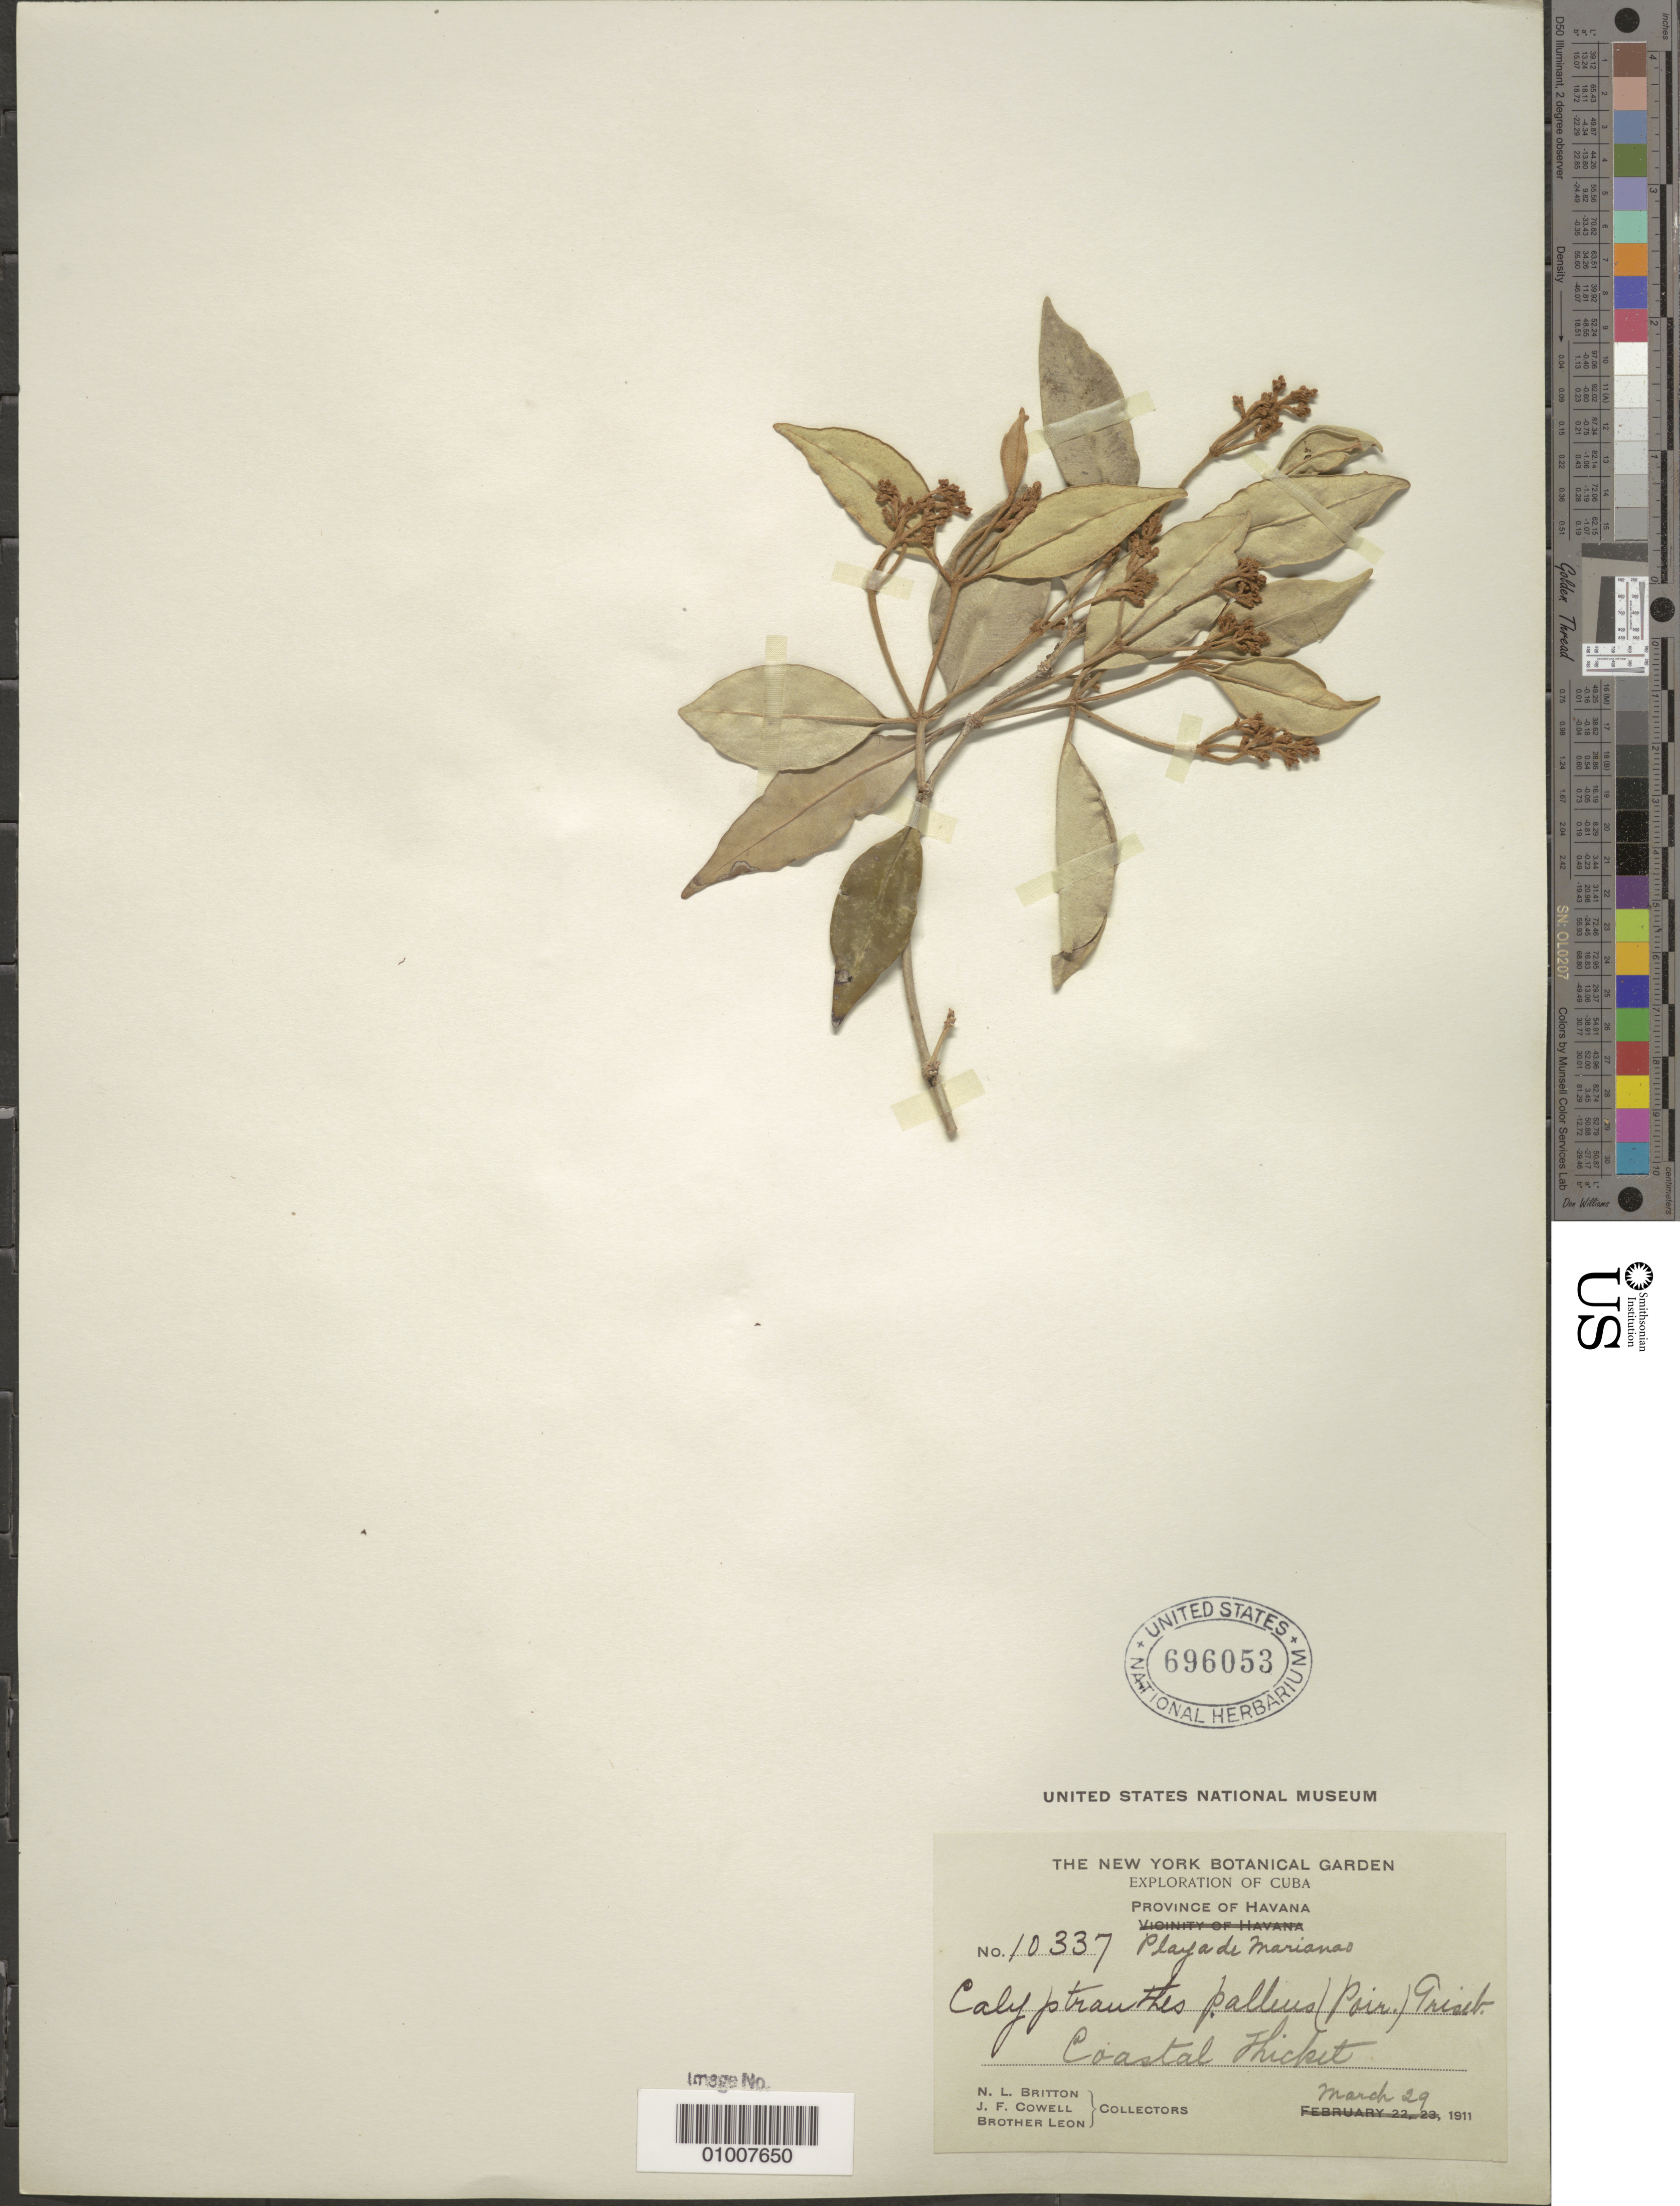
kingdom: Plantae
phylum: Tracheophyta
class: Magnoliopsida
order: Myrtales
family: Myrtaceae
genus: Myrcia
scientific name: Myrcia neopallens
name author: A.R. Lourenço & E. Lucas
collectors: N. Britton, J. F. Cowell & Bro. León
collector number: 10337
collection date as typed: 29 Mar 1911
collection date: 1911-03-29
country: Cuba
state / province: La Habana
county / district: Municipio Playa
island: Cuba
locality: Playa de Marianao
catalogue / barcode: US 696053